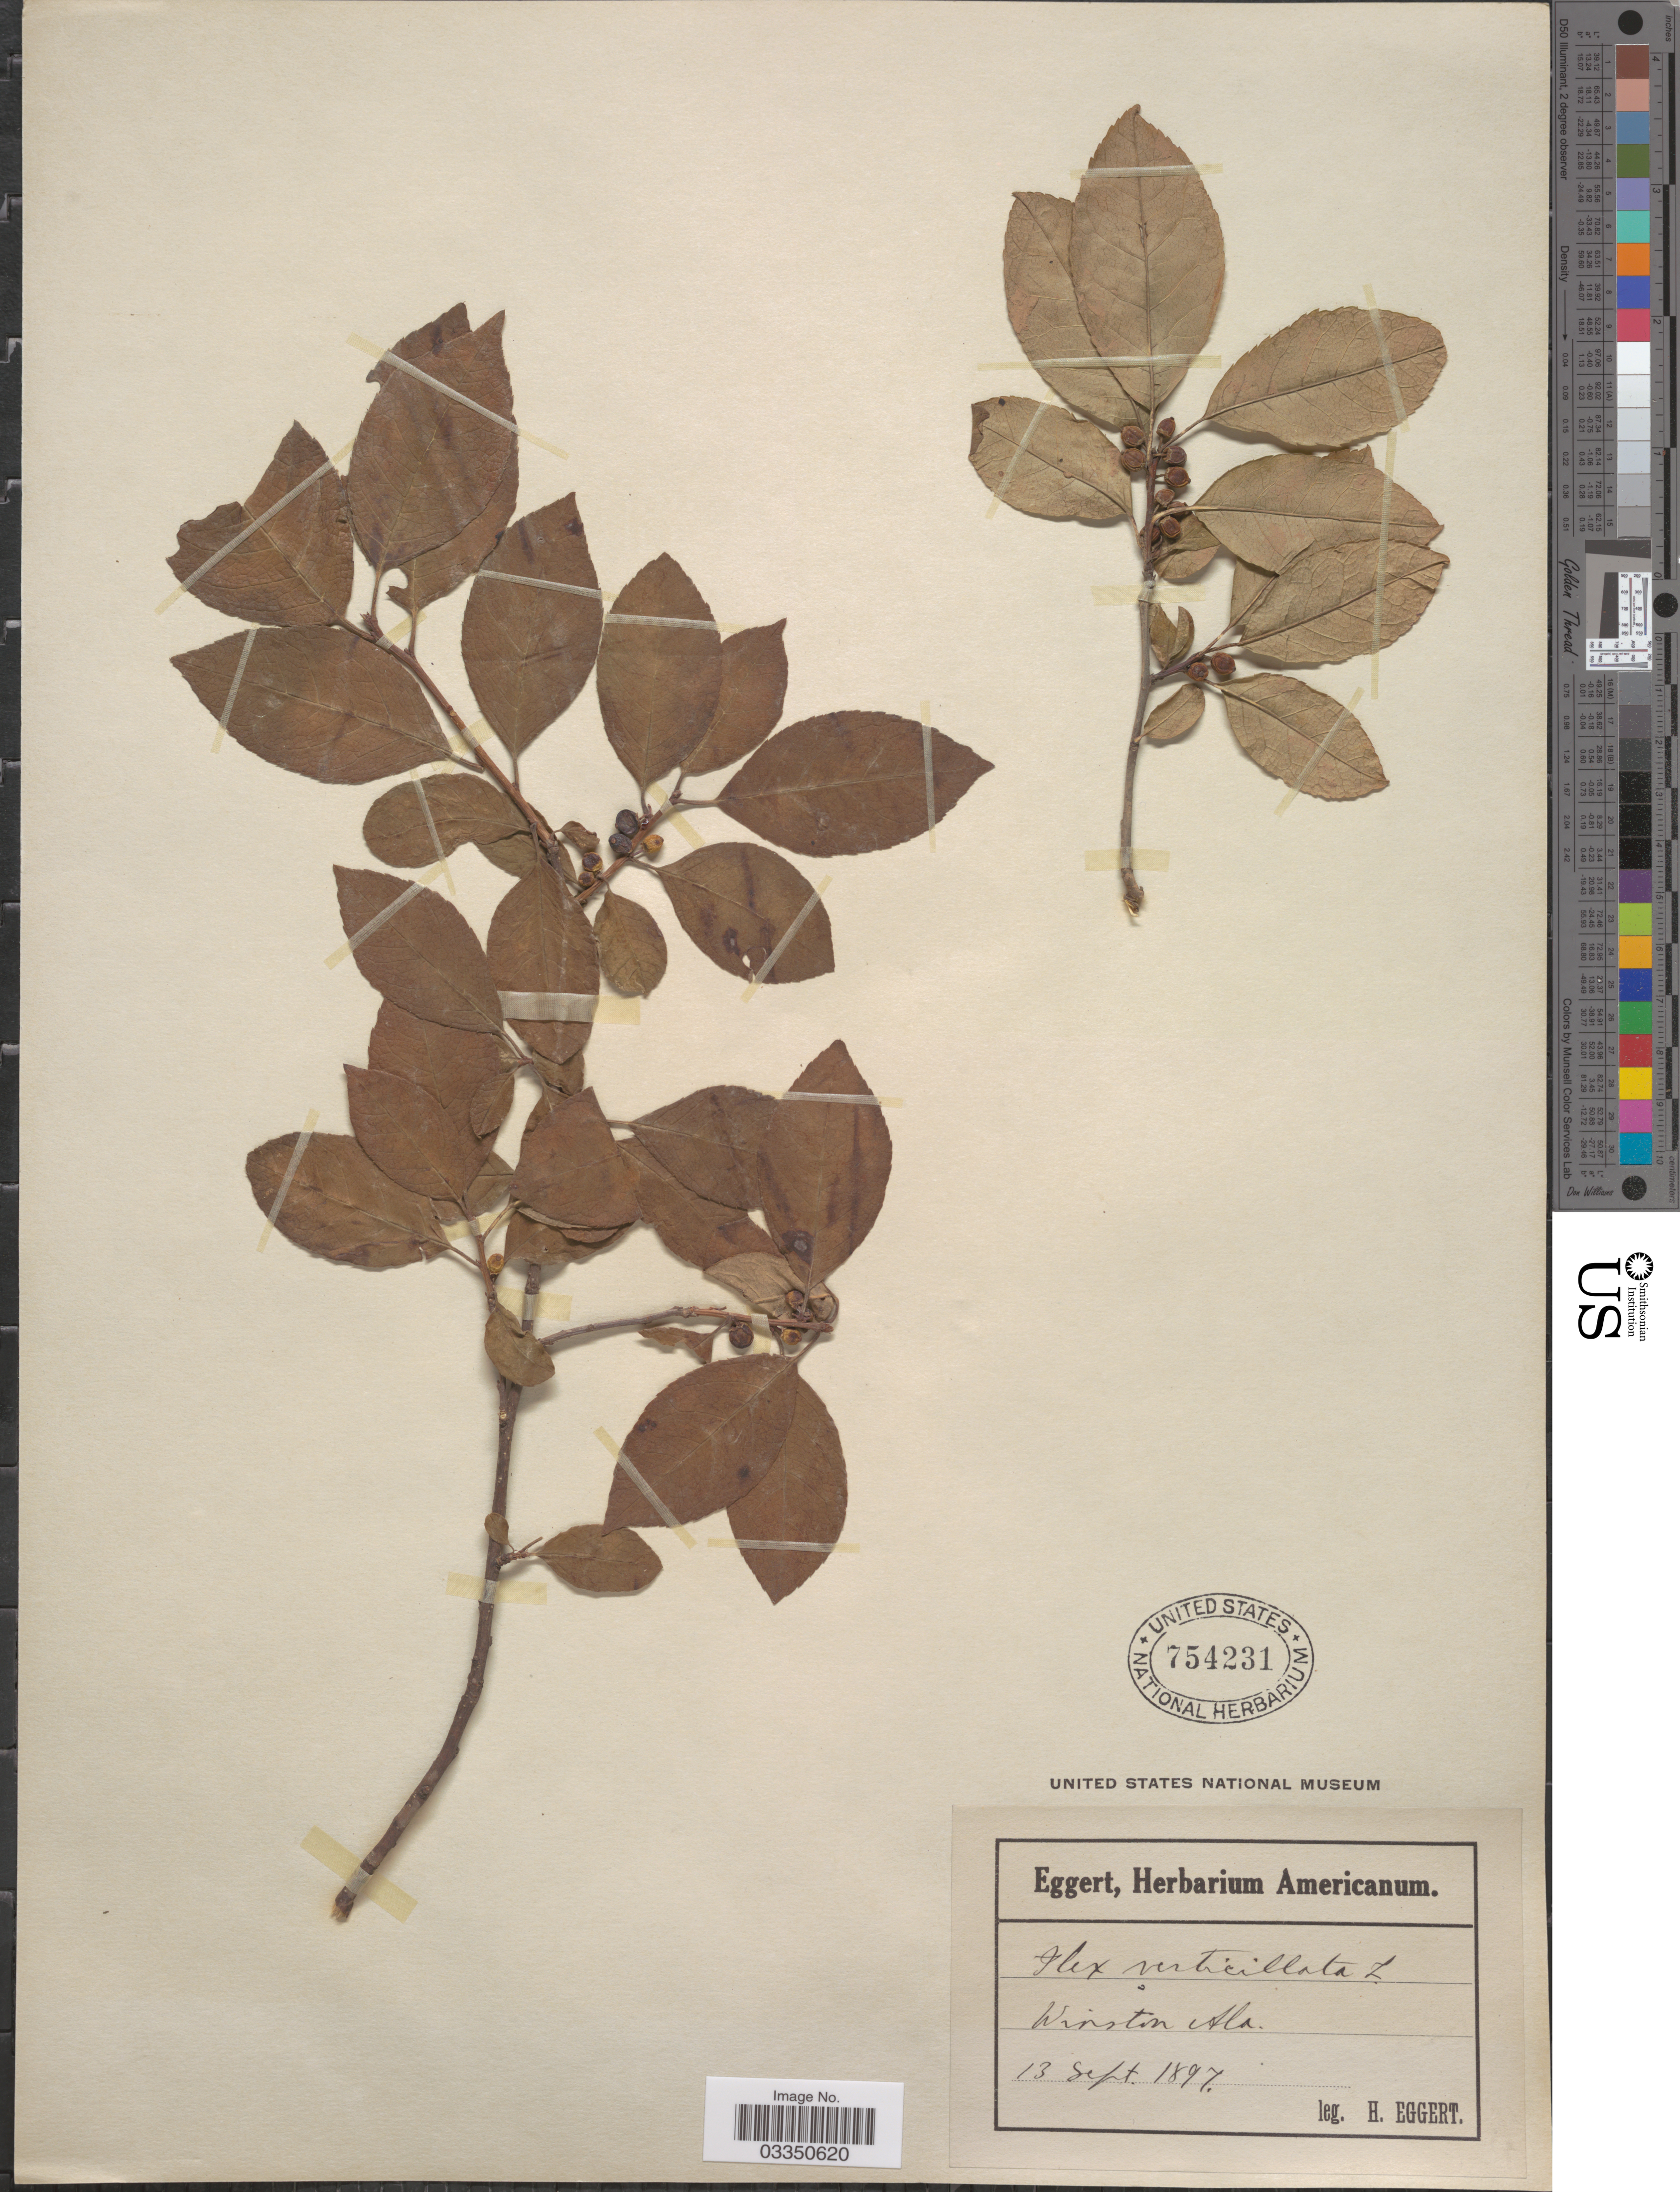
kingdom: Plantae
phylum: Tracheophyta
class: Magnoliopsida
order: Aquifoliales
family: Aquifoliaceae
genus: Ilex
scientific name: Ilex verticillata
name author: (L.) A. Gray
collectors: H. Eggert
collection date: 1897-09-13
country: United States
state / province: Alabama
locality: Winston.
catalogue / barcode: US 754231